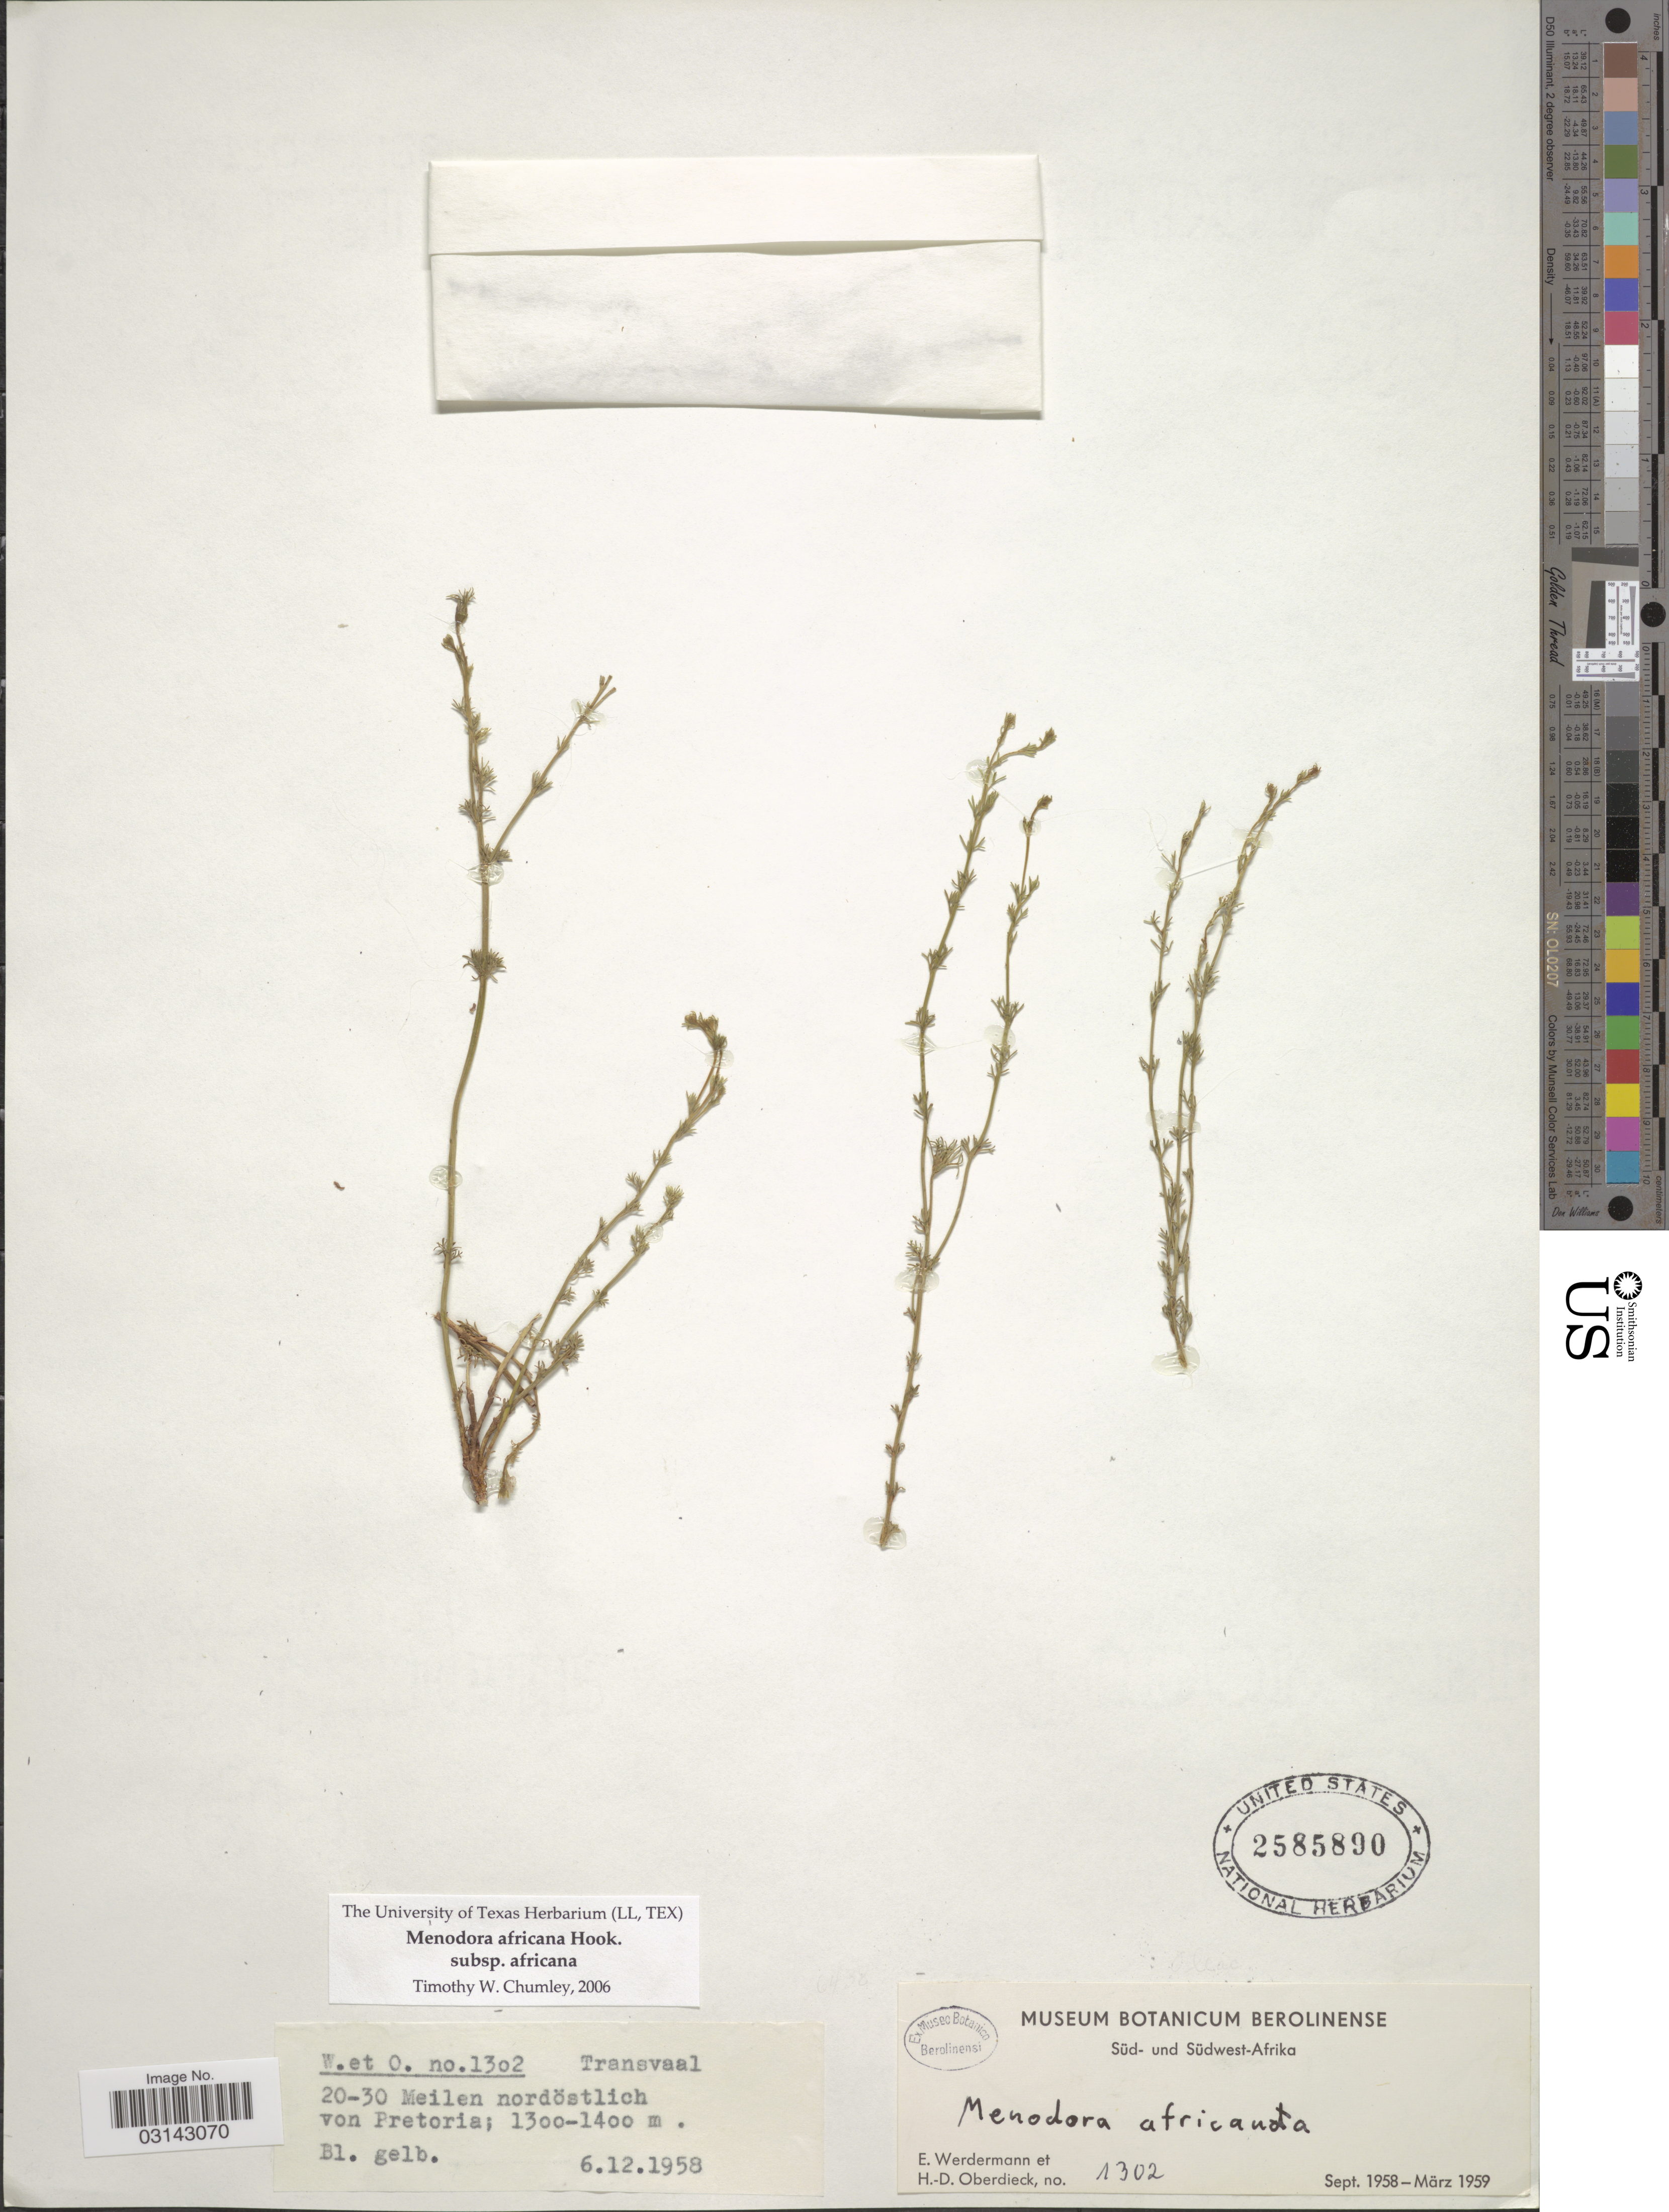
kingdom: Plantae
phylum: Tracheophyta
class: Magnoliopsida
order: Lamiales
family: Oleaceae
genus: Menodora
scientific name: Menodora africana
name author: Hook.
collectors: E. Werdermann & H. Oberdieck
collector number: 1302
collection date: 1958-12-06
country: South Africa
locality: Süd-Afrika. Transvaal. 20-30 Meilen nordöstlich von Pretoria.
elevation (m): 1300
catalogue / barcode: US 2585890